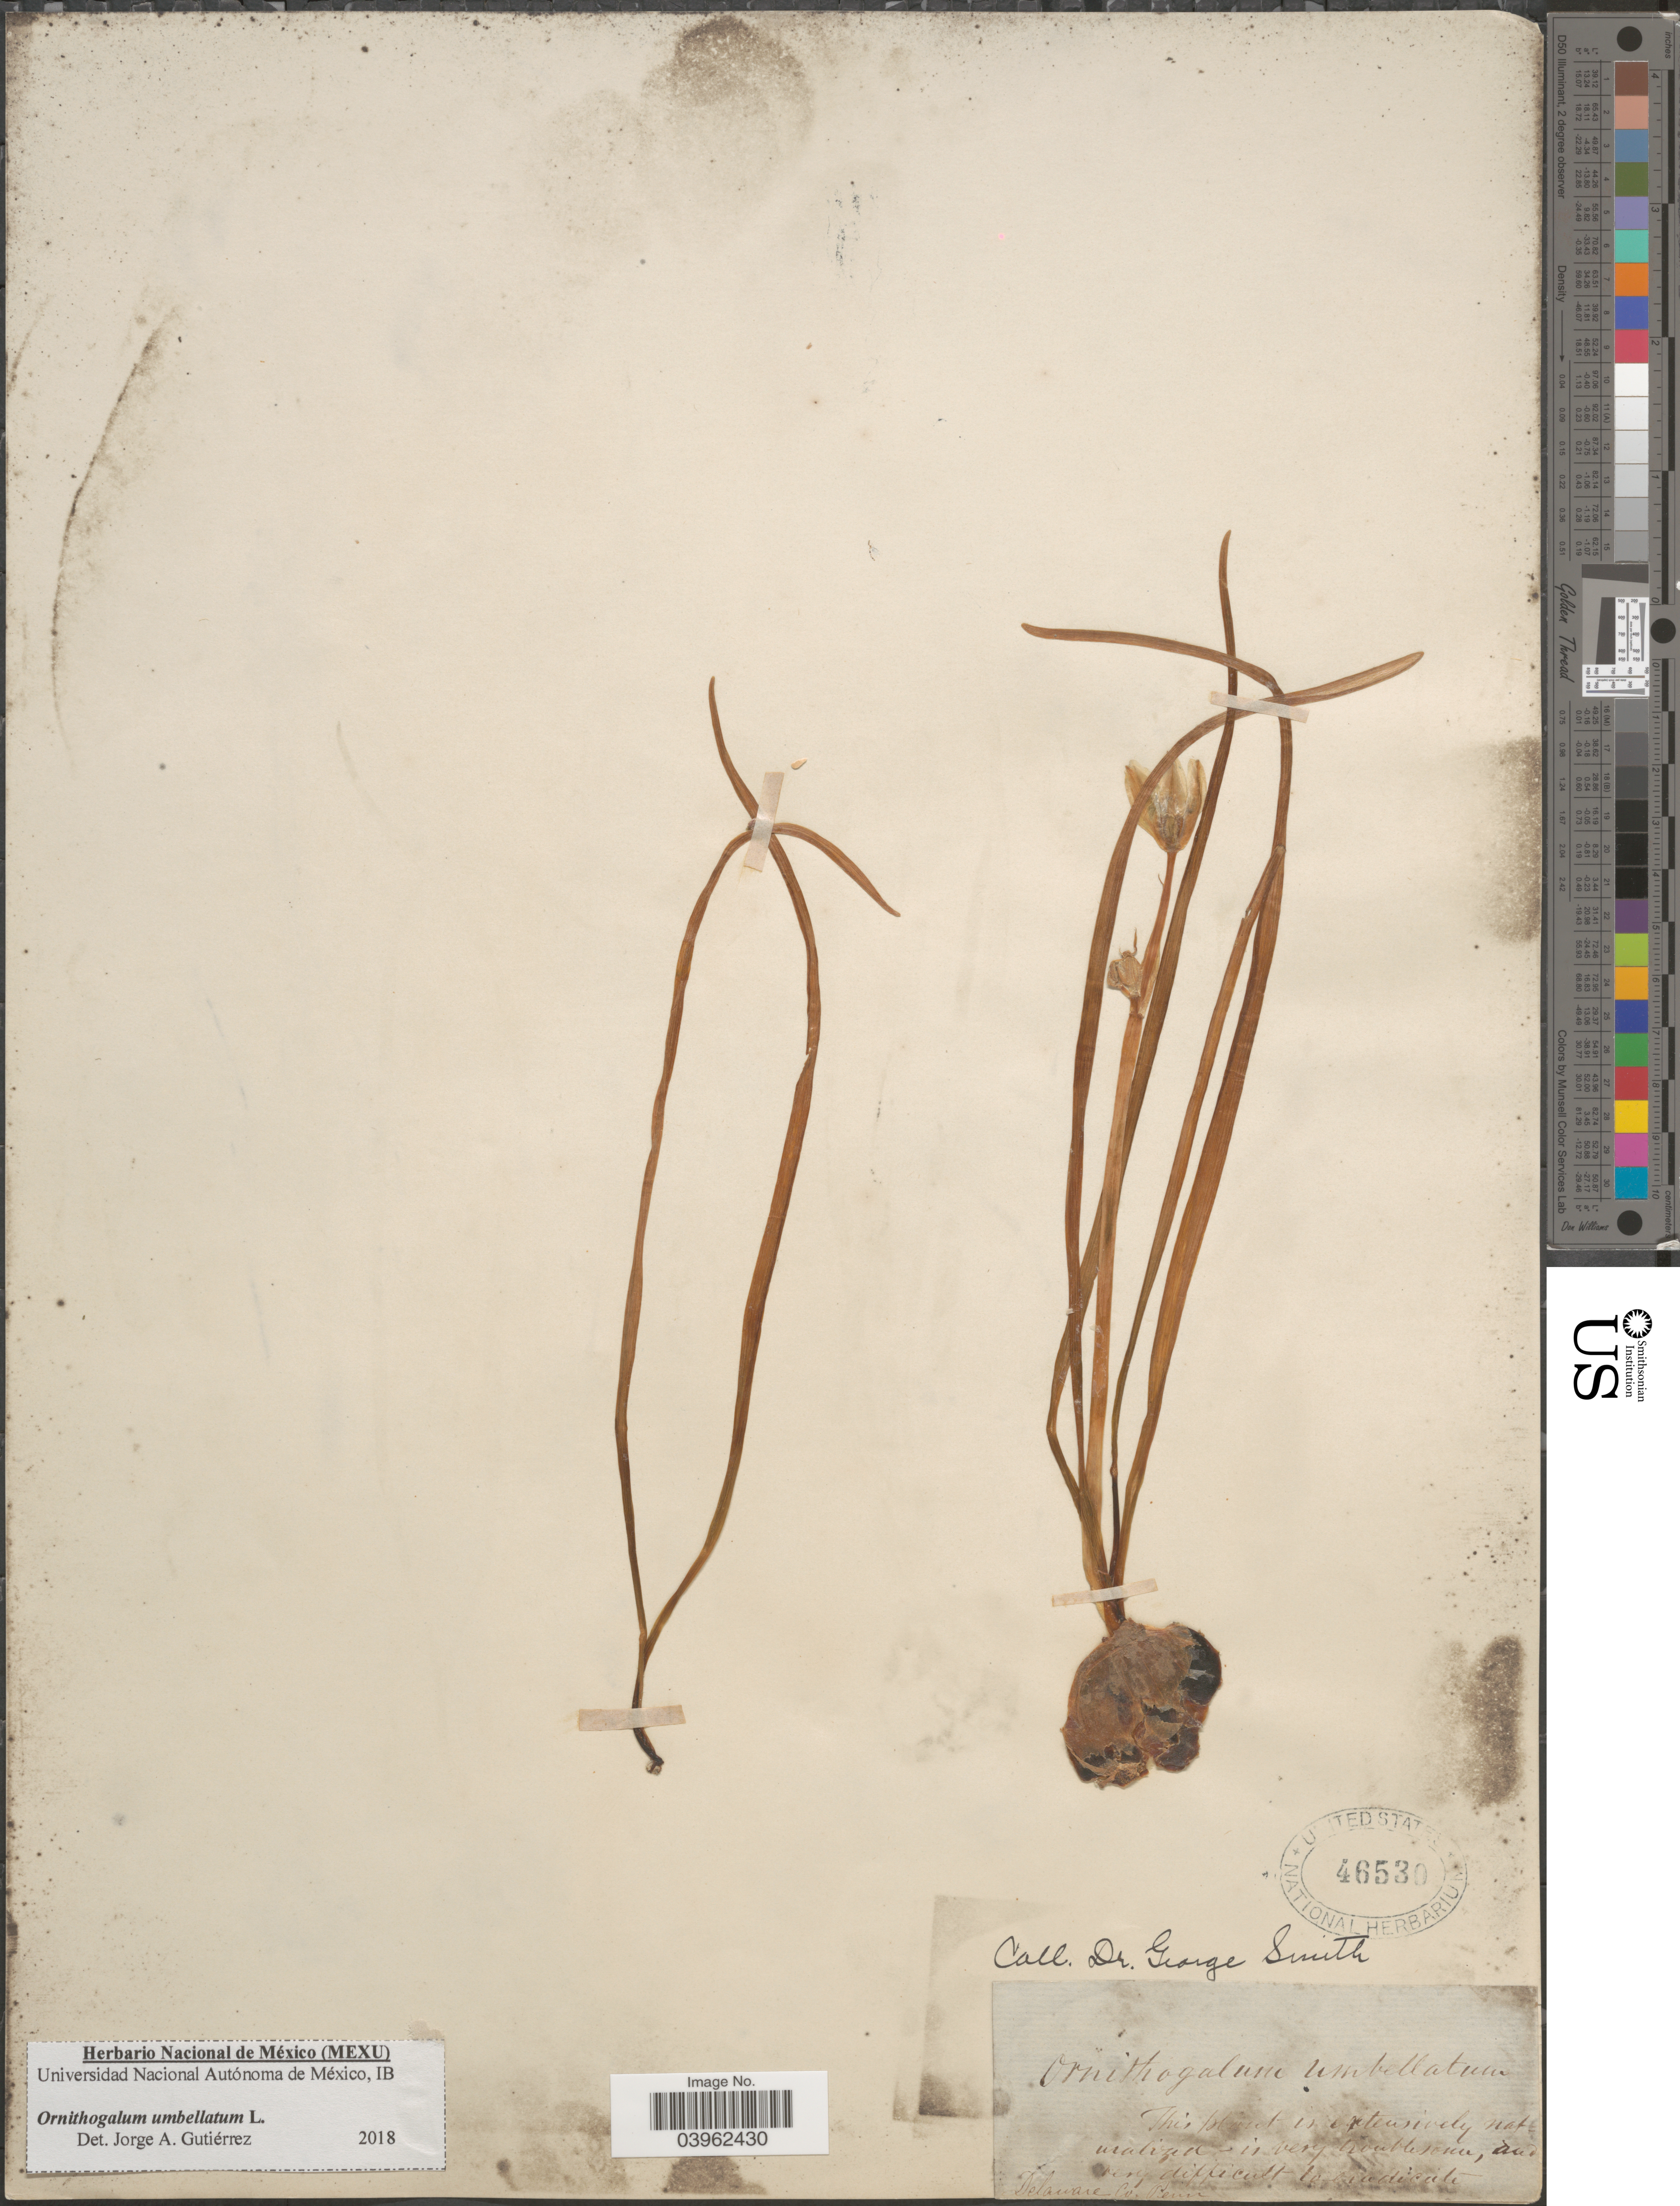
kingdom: Plantae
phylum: Tracheophyta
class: Liliopsida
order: Asparagales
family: Asparagaceae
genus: Ornithogalum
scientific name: Ornithogalum umbellatum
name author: L.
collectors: Geo. L. Smith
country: United States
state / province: Pennsylvania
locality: Delaware Co.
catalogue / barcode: US 46530